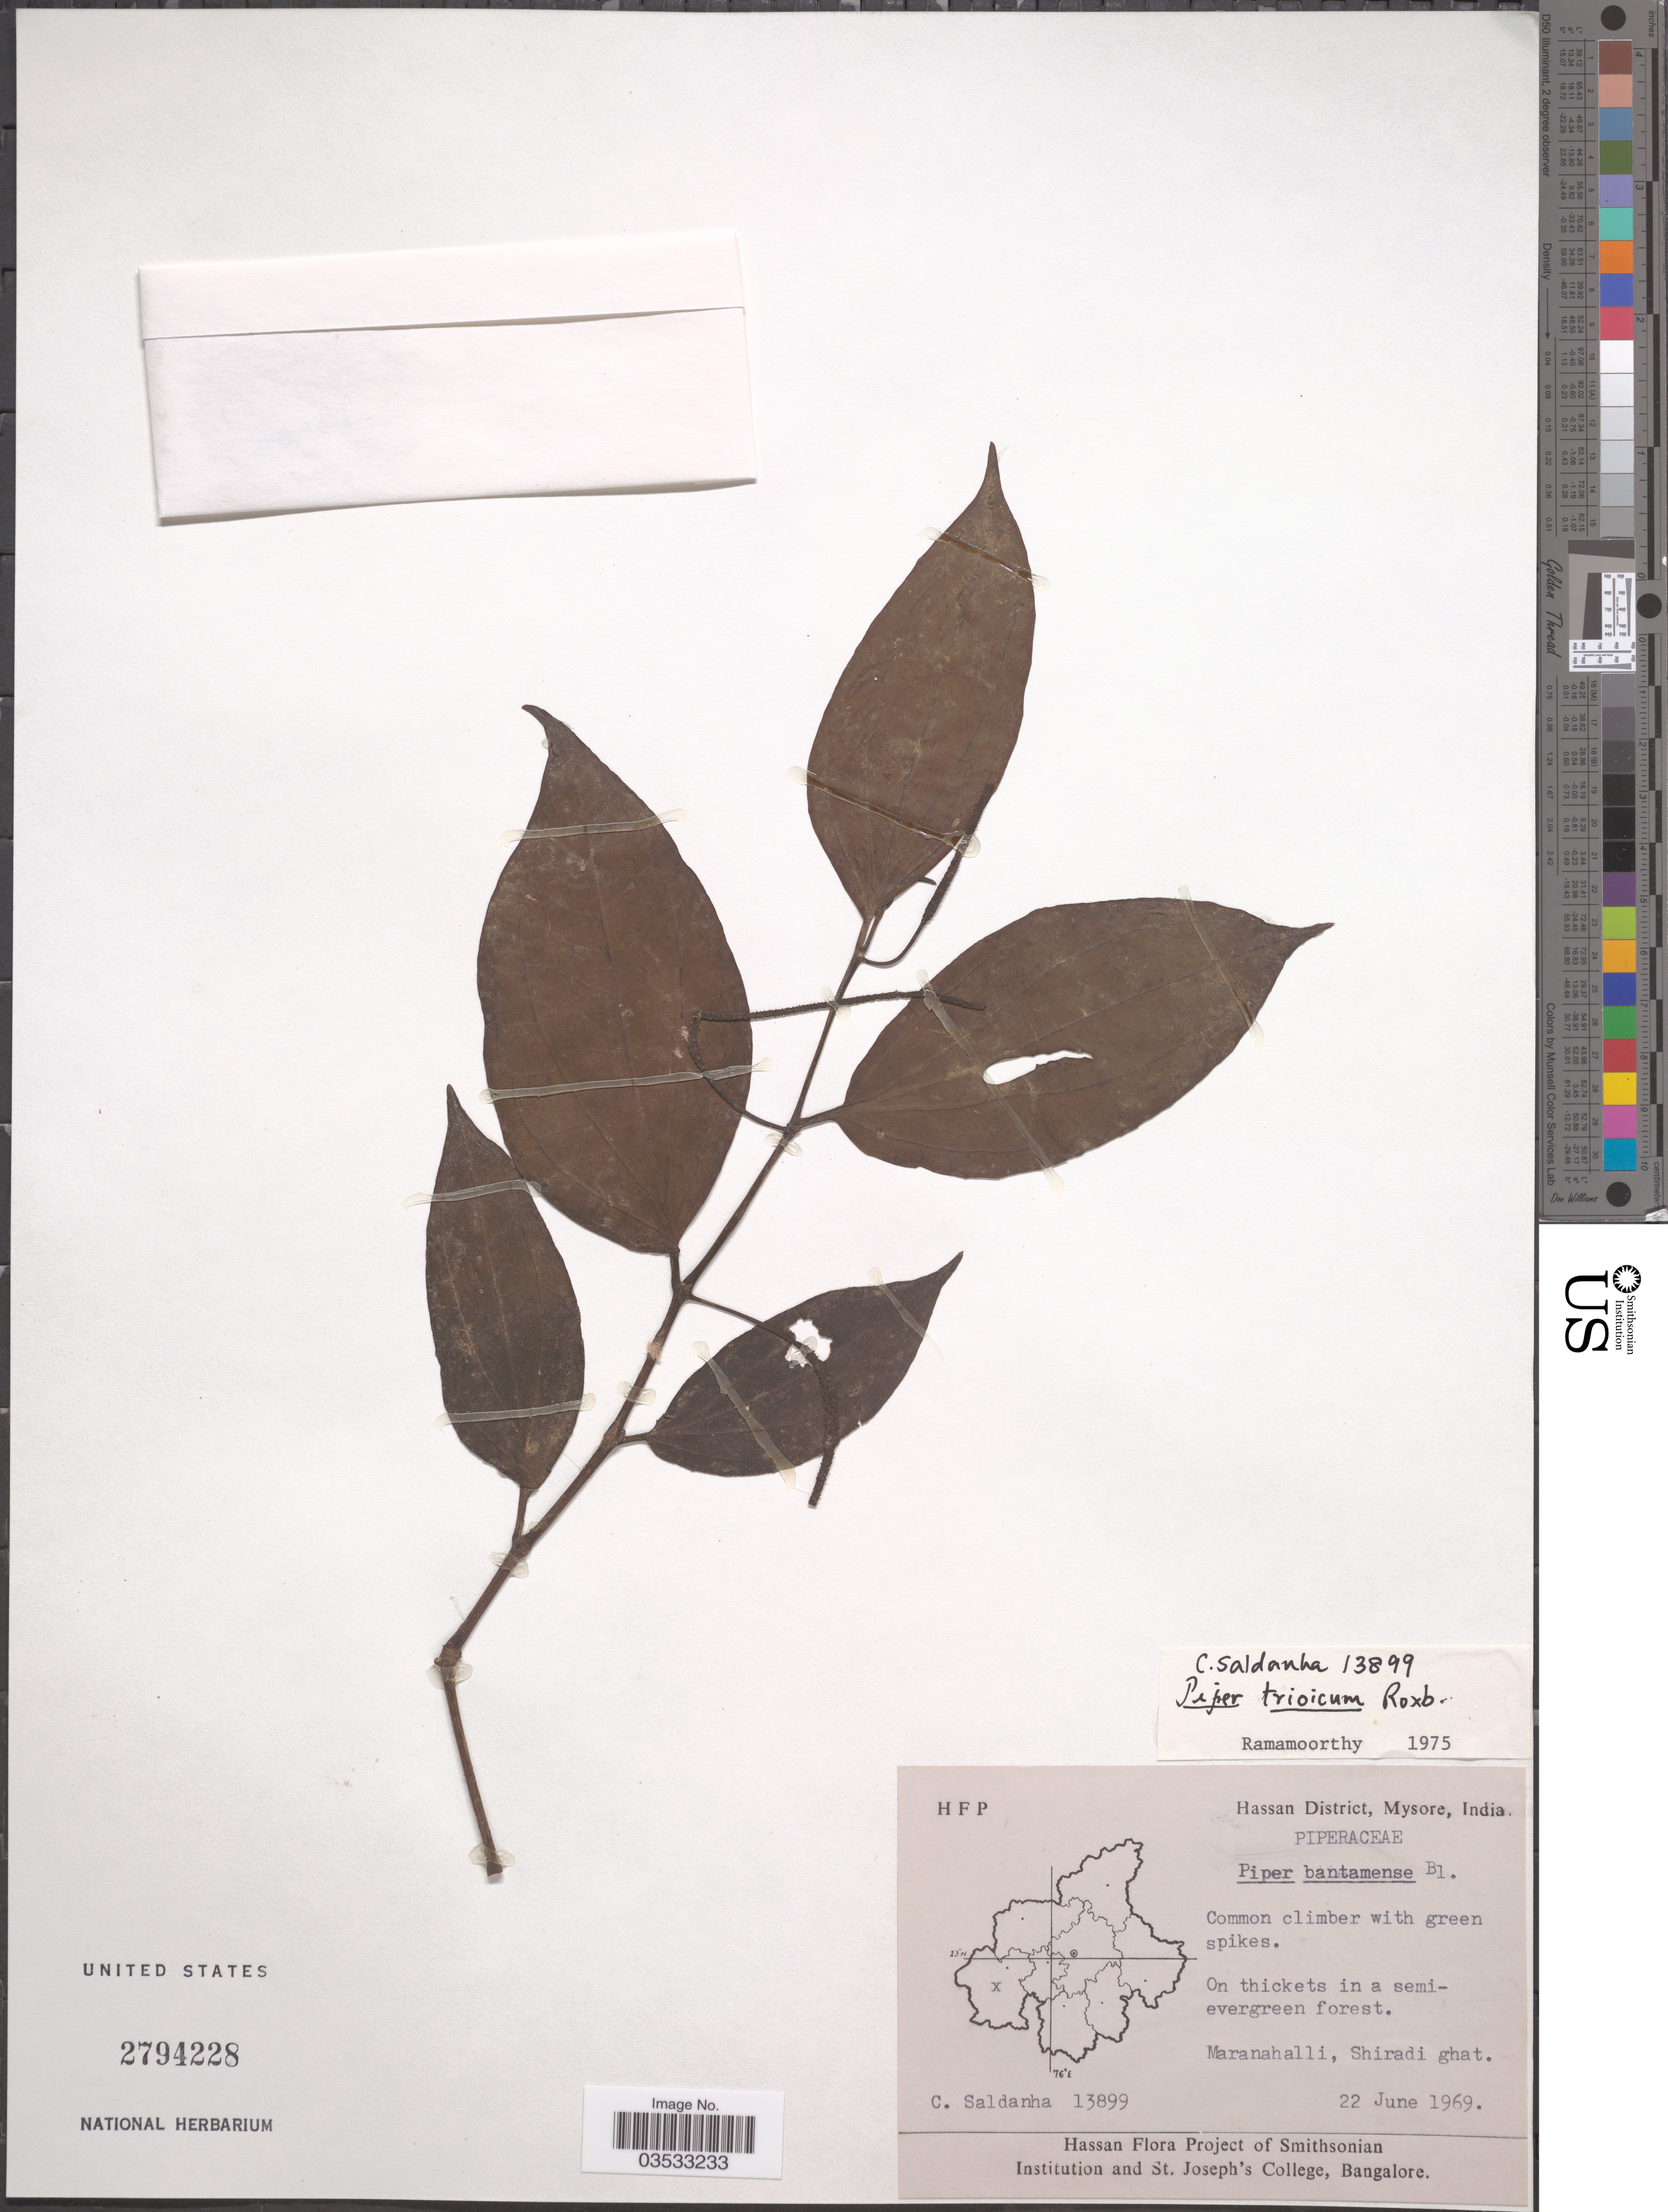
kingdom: Plantae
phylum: Tracheophyta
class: Magnoliopsida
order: Piperales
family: Piperaceae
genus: Piper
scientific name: Piper trioicum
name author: Roxb.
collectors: C. Saldanha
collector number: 13899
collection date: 1969-06-22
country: India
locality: Hassan District, Mysore. Maranahalli, Shiradi ghat.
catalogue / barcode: US 2794228